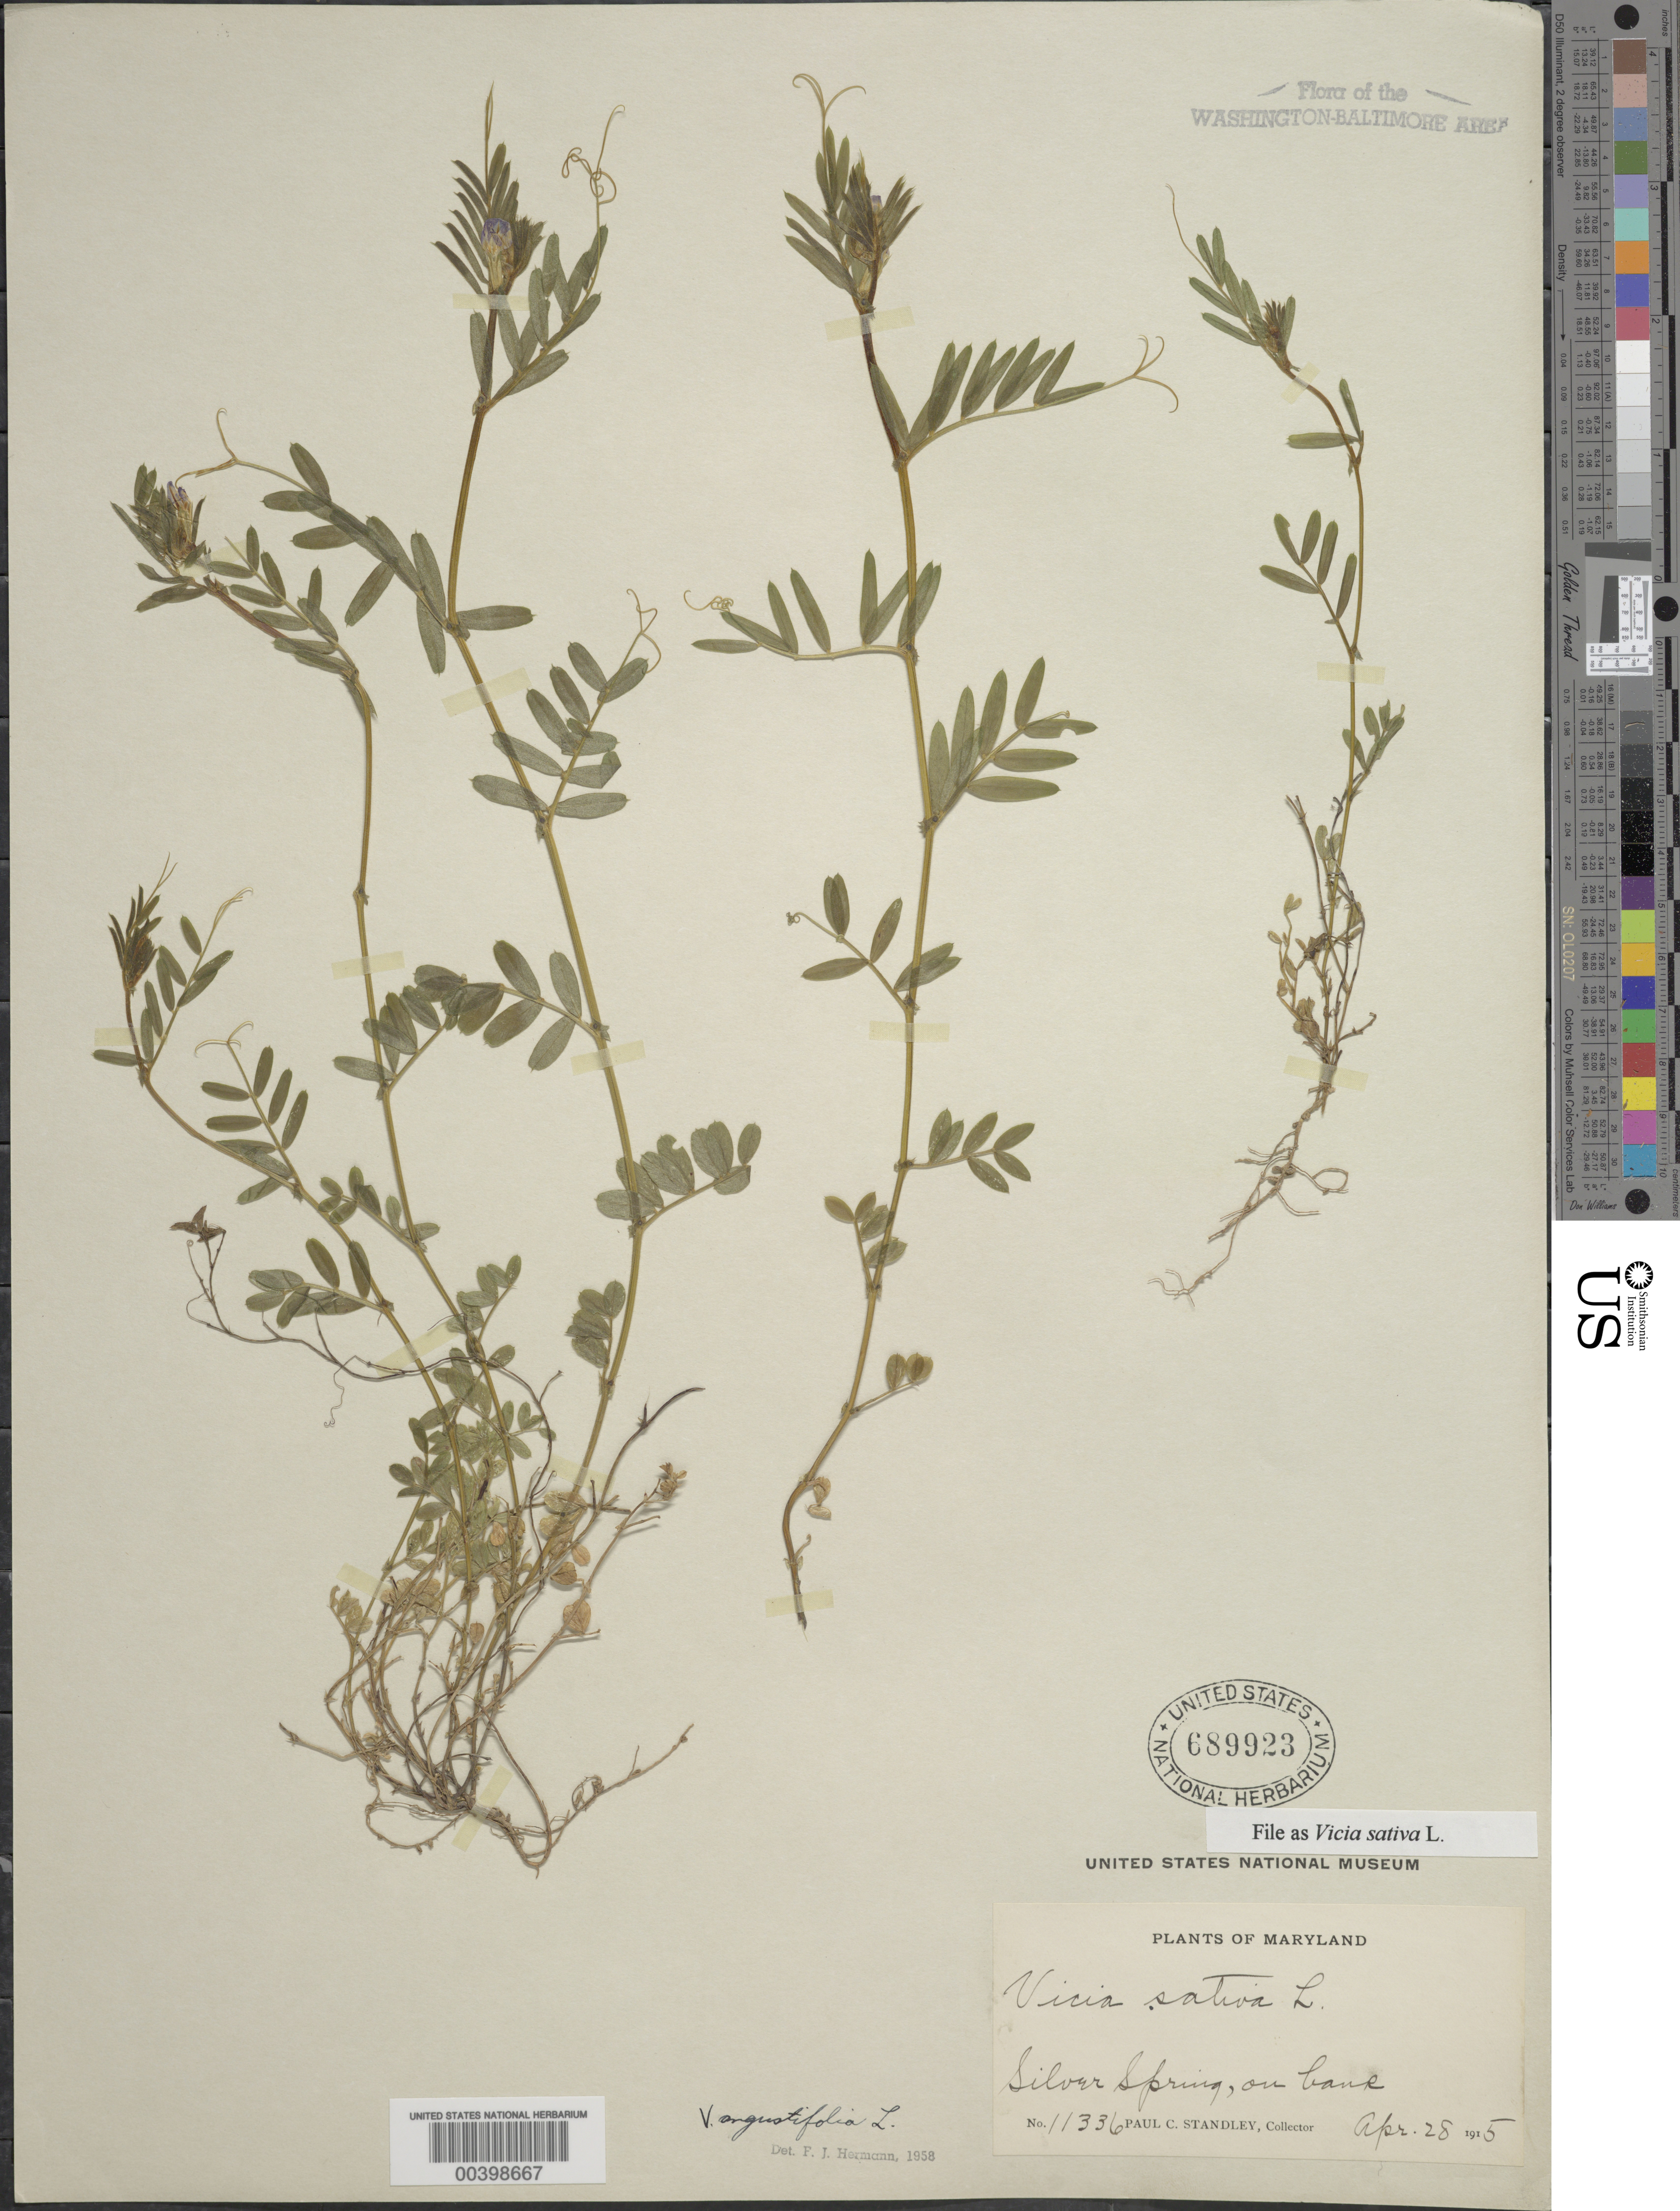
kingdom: Plantae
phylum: Tracheophyta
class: Magnoliopsida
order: Fabales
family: Fabaceae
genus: Vicia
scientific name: Vicia sativa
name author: L.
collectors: P. C. Standley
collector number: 11336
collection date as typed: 28 Apr 1915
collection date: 1915-04-28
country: United States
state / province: Maryland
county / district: Montgomery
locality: Silver Spring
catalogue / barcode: US 689923